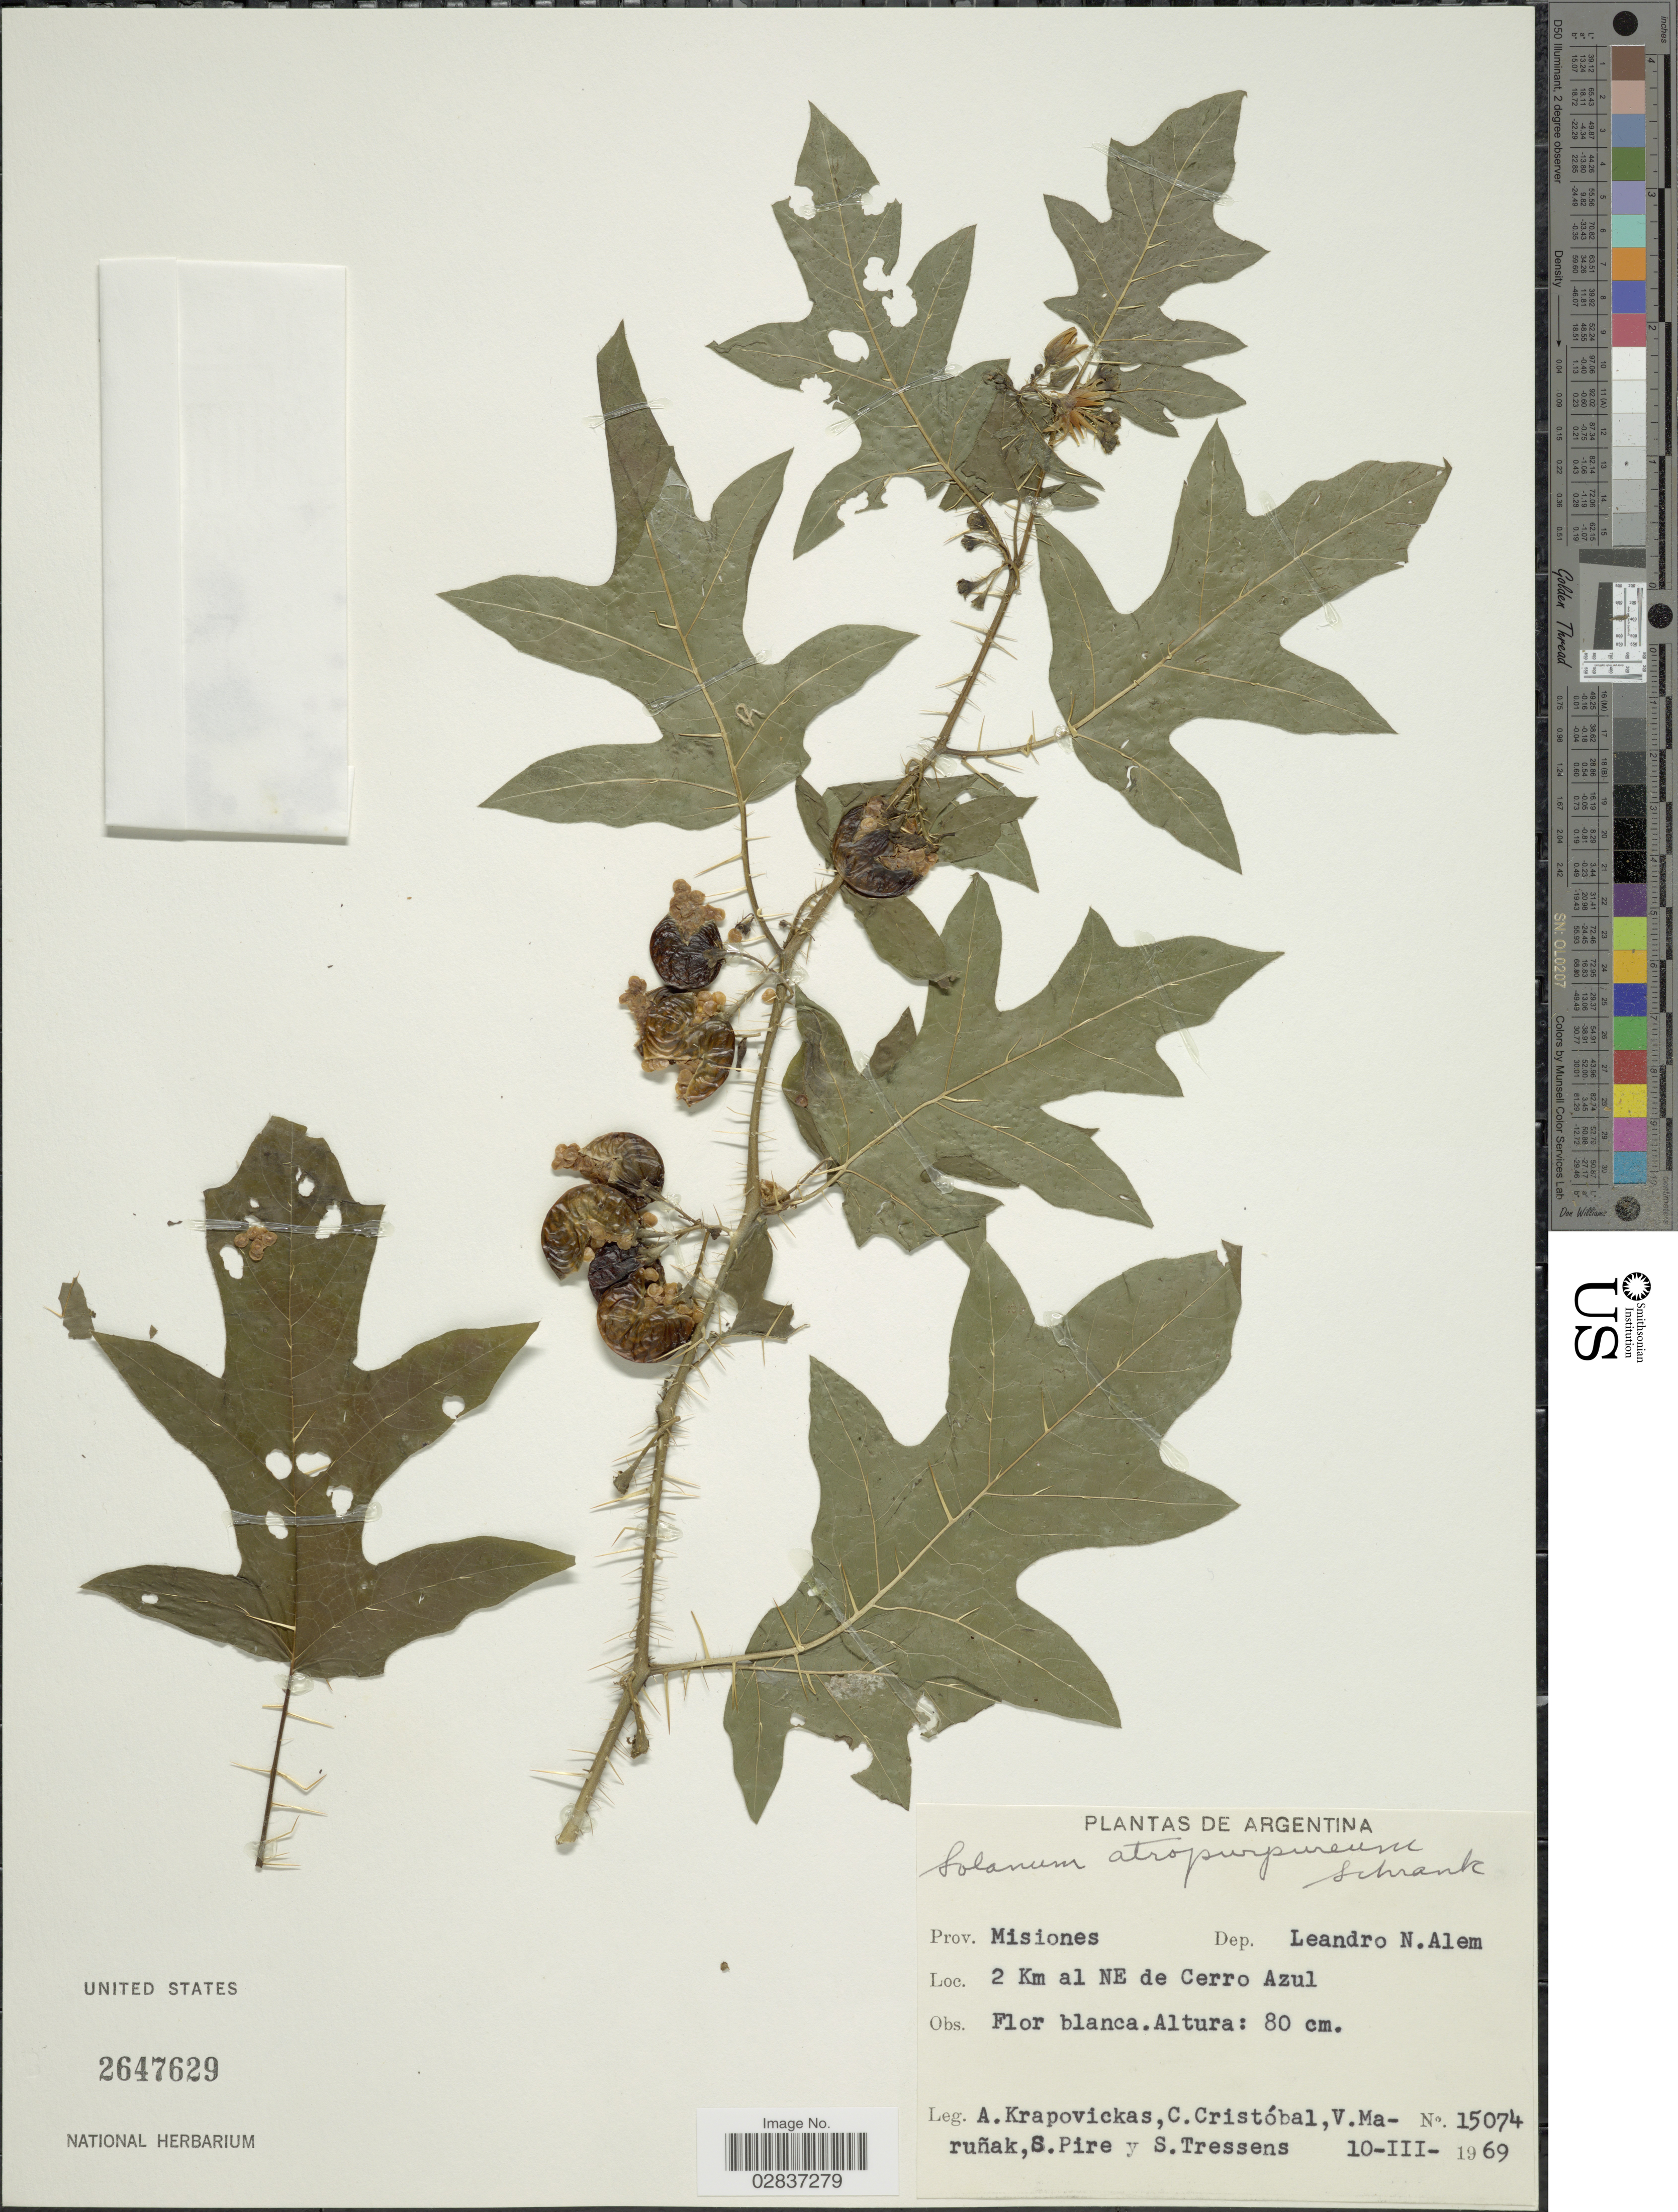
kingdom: Plantae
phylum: Tracheophyta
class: Magnoliopsida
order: Solanales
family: Solanaceae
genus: Solanum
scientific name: Solanum atropurpureum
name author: Schrank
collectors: A. Krapovickas, C. Cristóbal, V. Maruñak, S. Pire & S. Tressens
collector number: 15074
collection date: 1969-03-10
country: Argentina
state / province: Misiones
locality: Prov. Misiones, Dep. Leandro N.Alem, 2 Km al NE de Cerro Azul.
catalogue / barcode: US 2647629